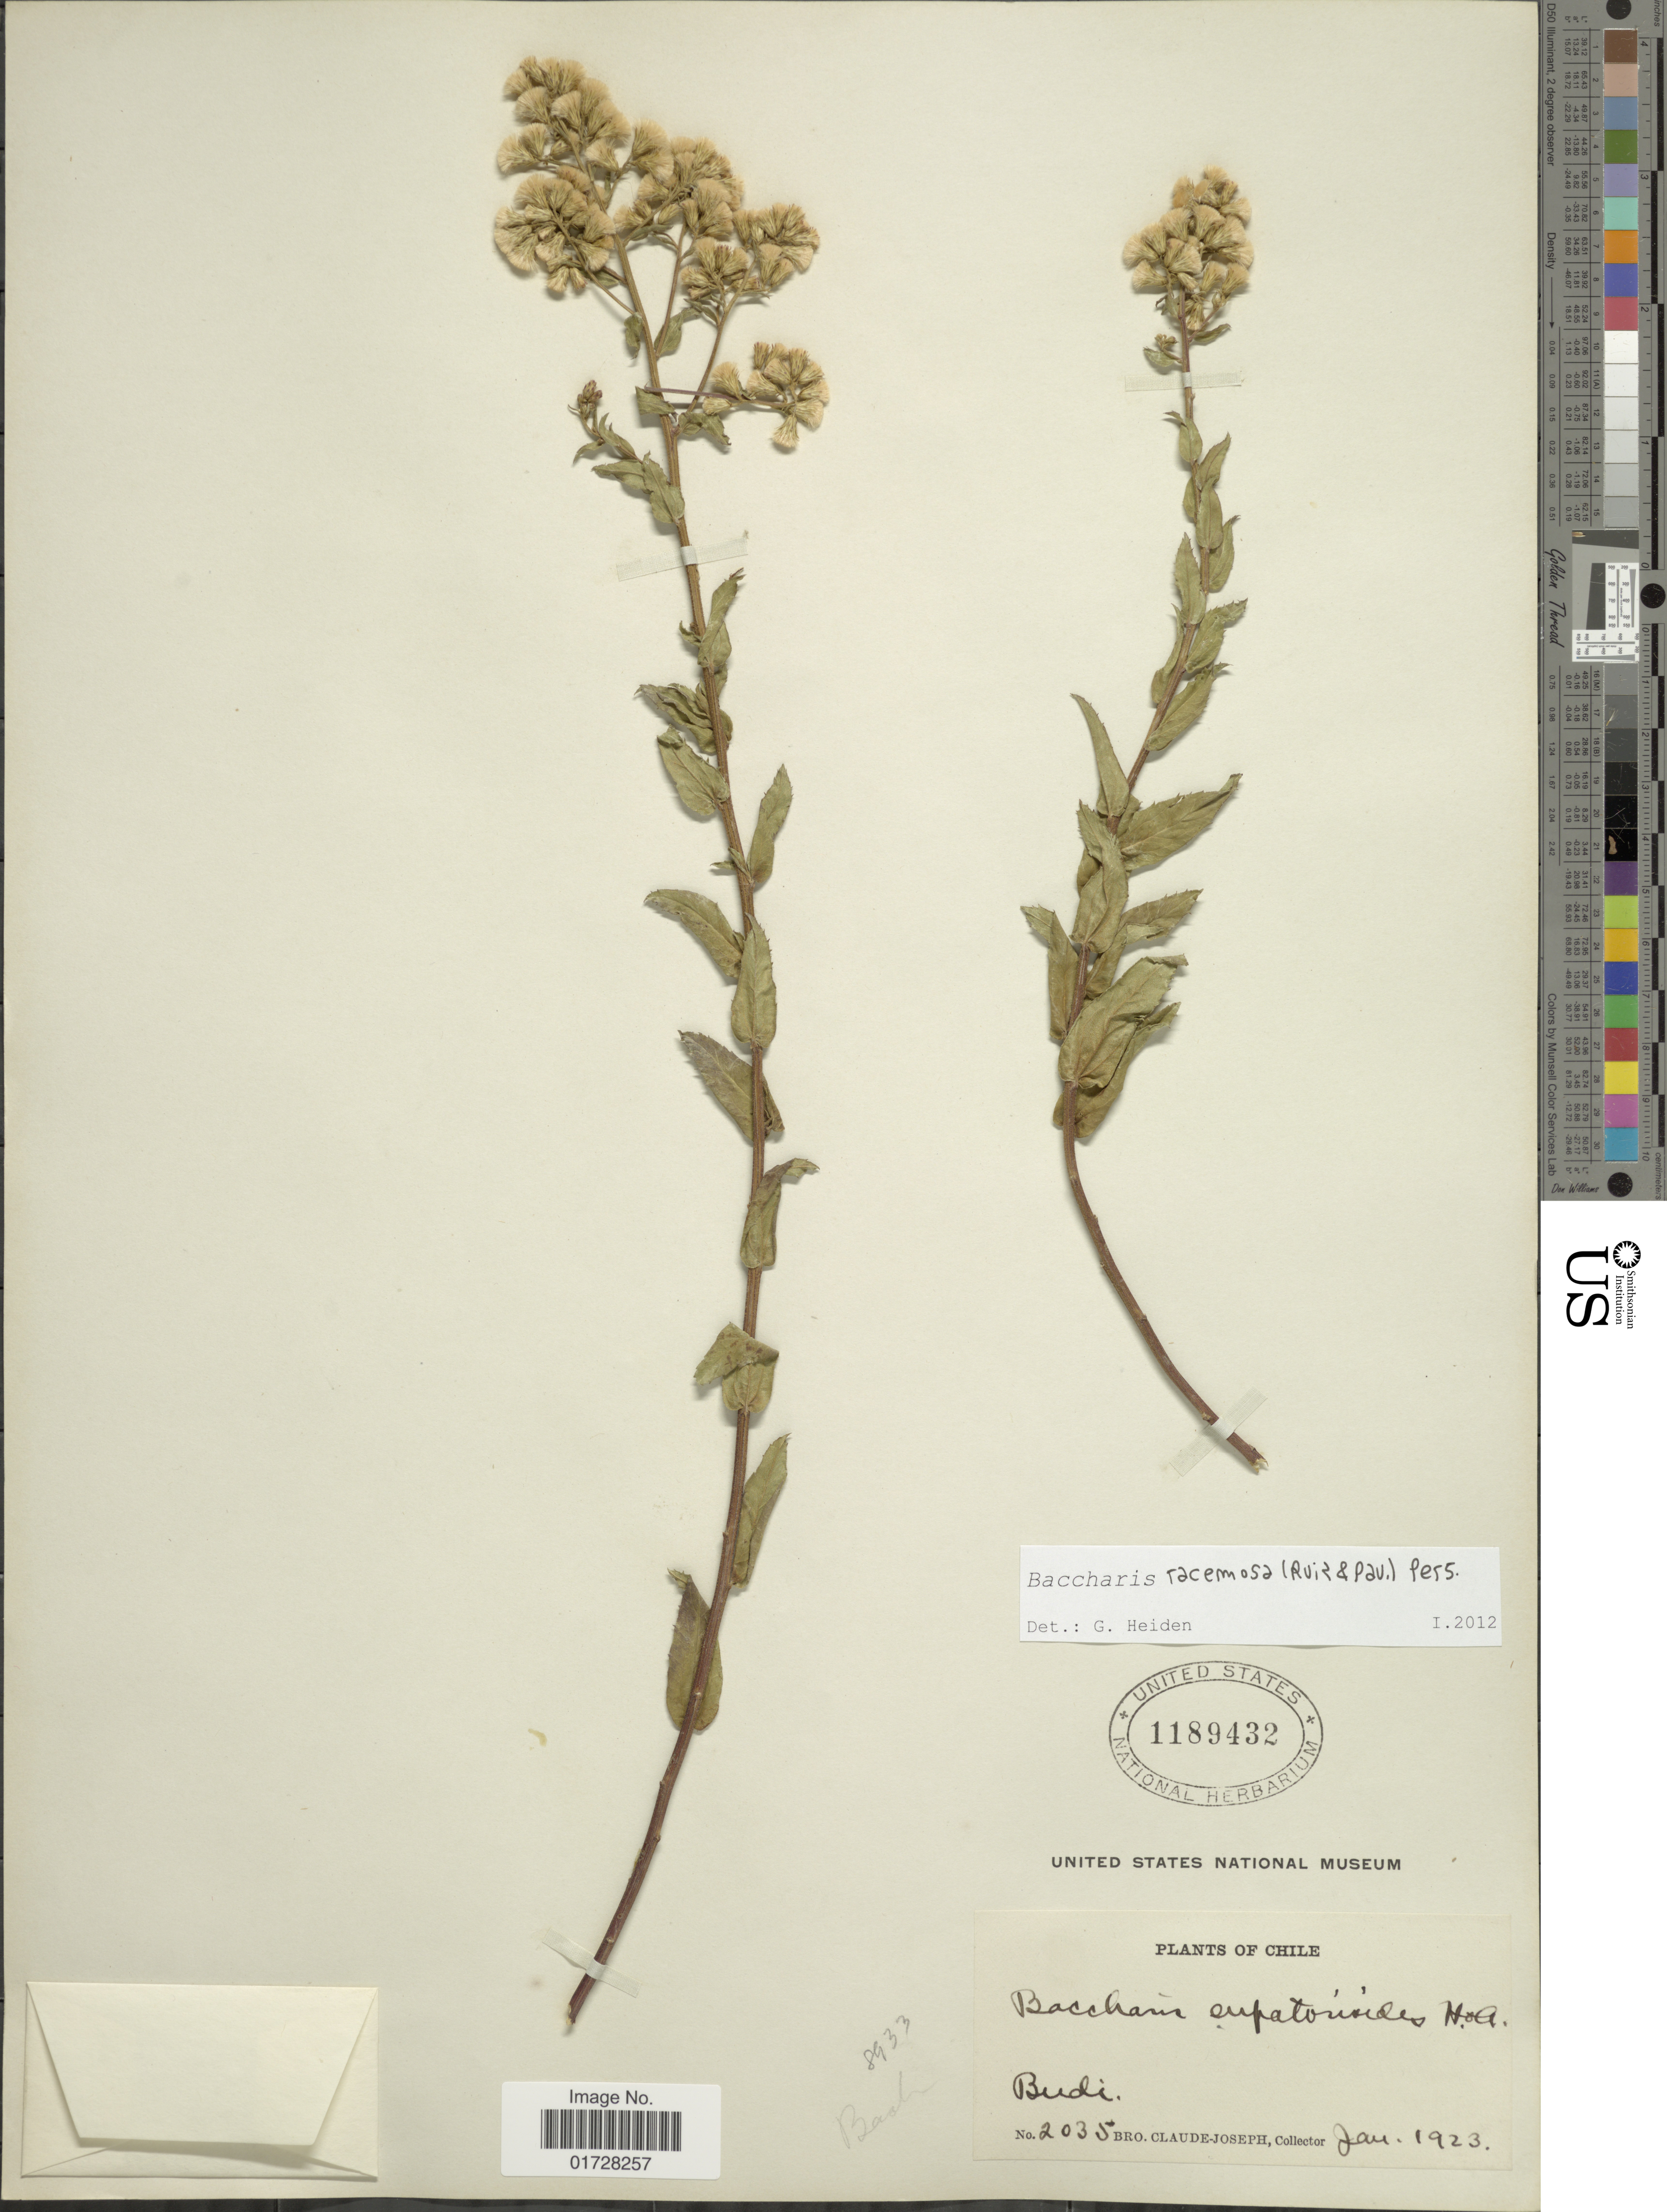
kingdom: Plantae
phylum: Tracheophyta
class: Magnoliopsida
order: Asterales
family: Asteraceae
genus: Baccharis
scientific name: Baccharis racemosa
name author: (Ruiz & Pav.) DC.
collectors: Bro. Claude-Joseph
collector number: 2035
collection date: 1923-01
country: Chile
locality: Budi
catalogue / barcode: US 1189432